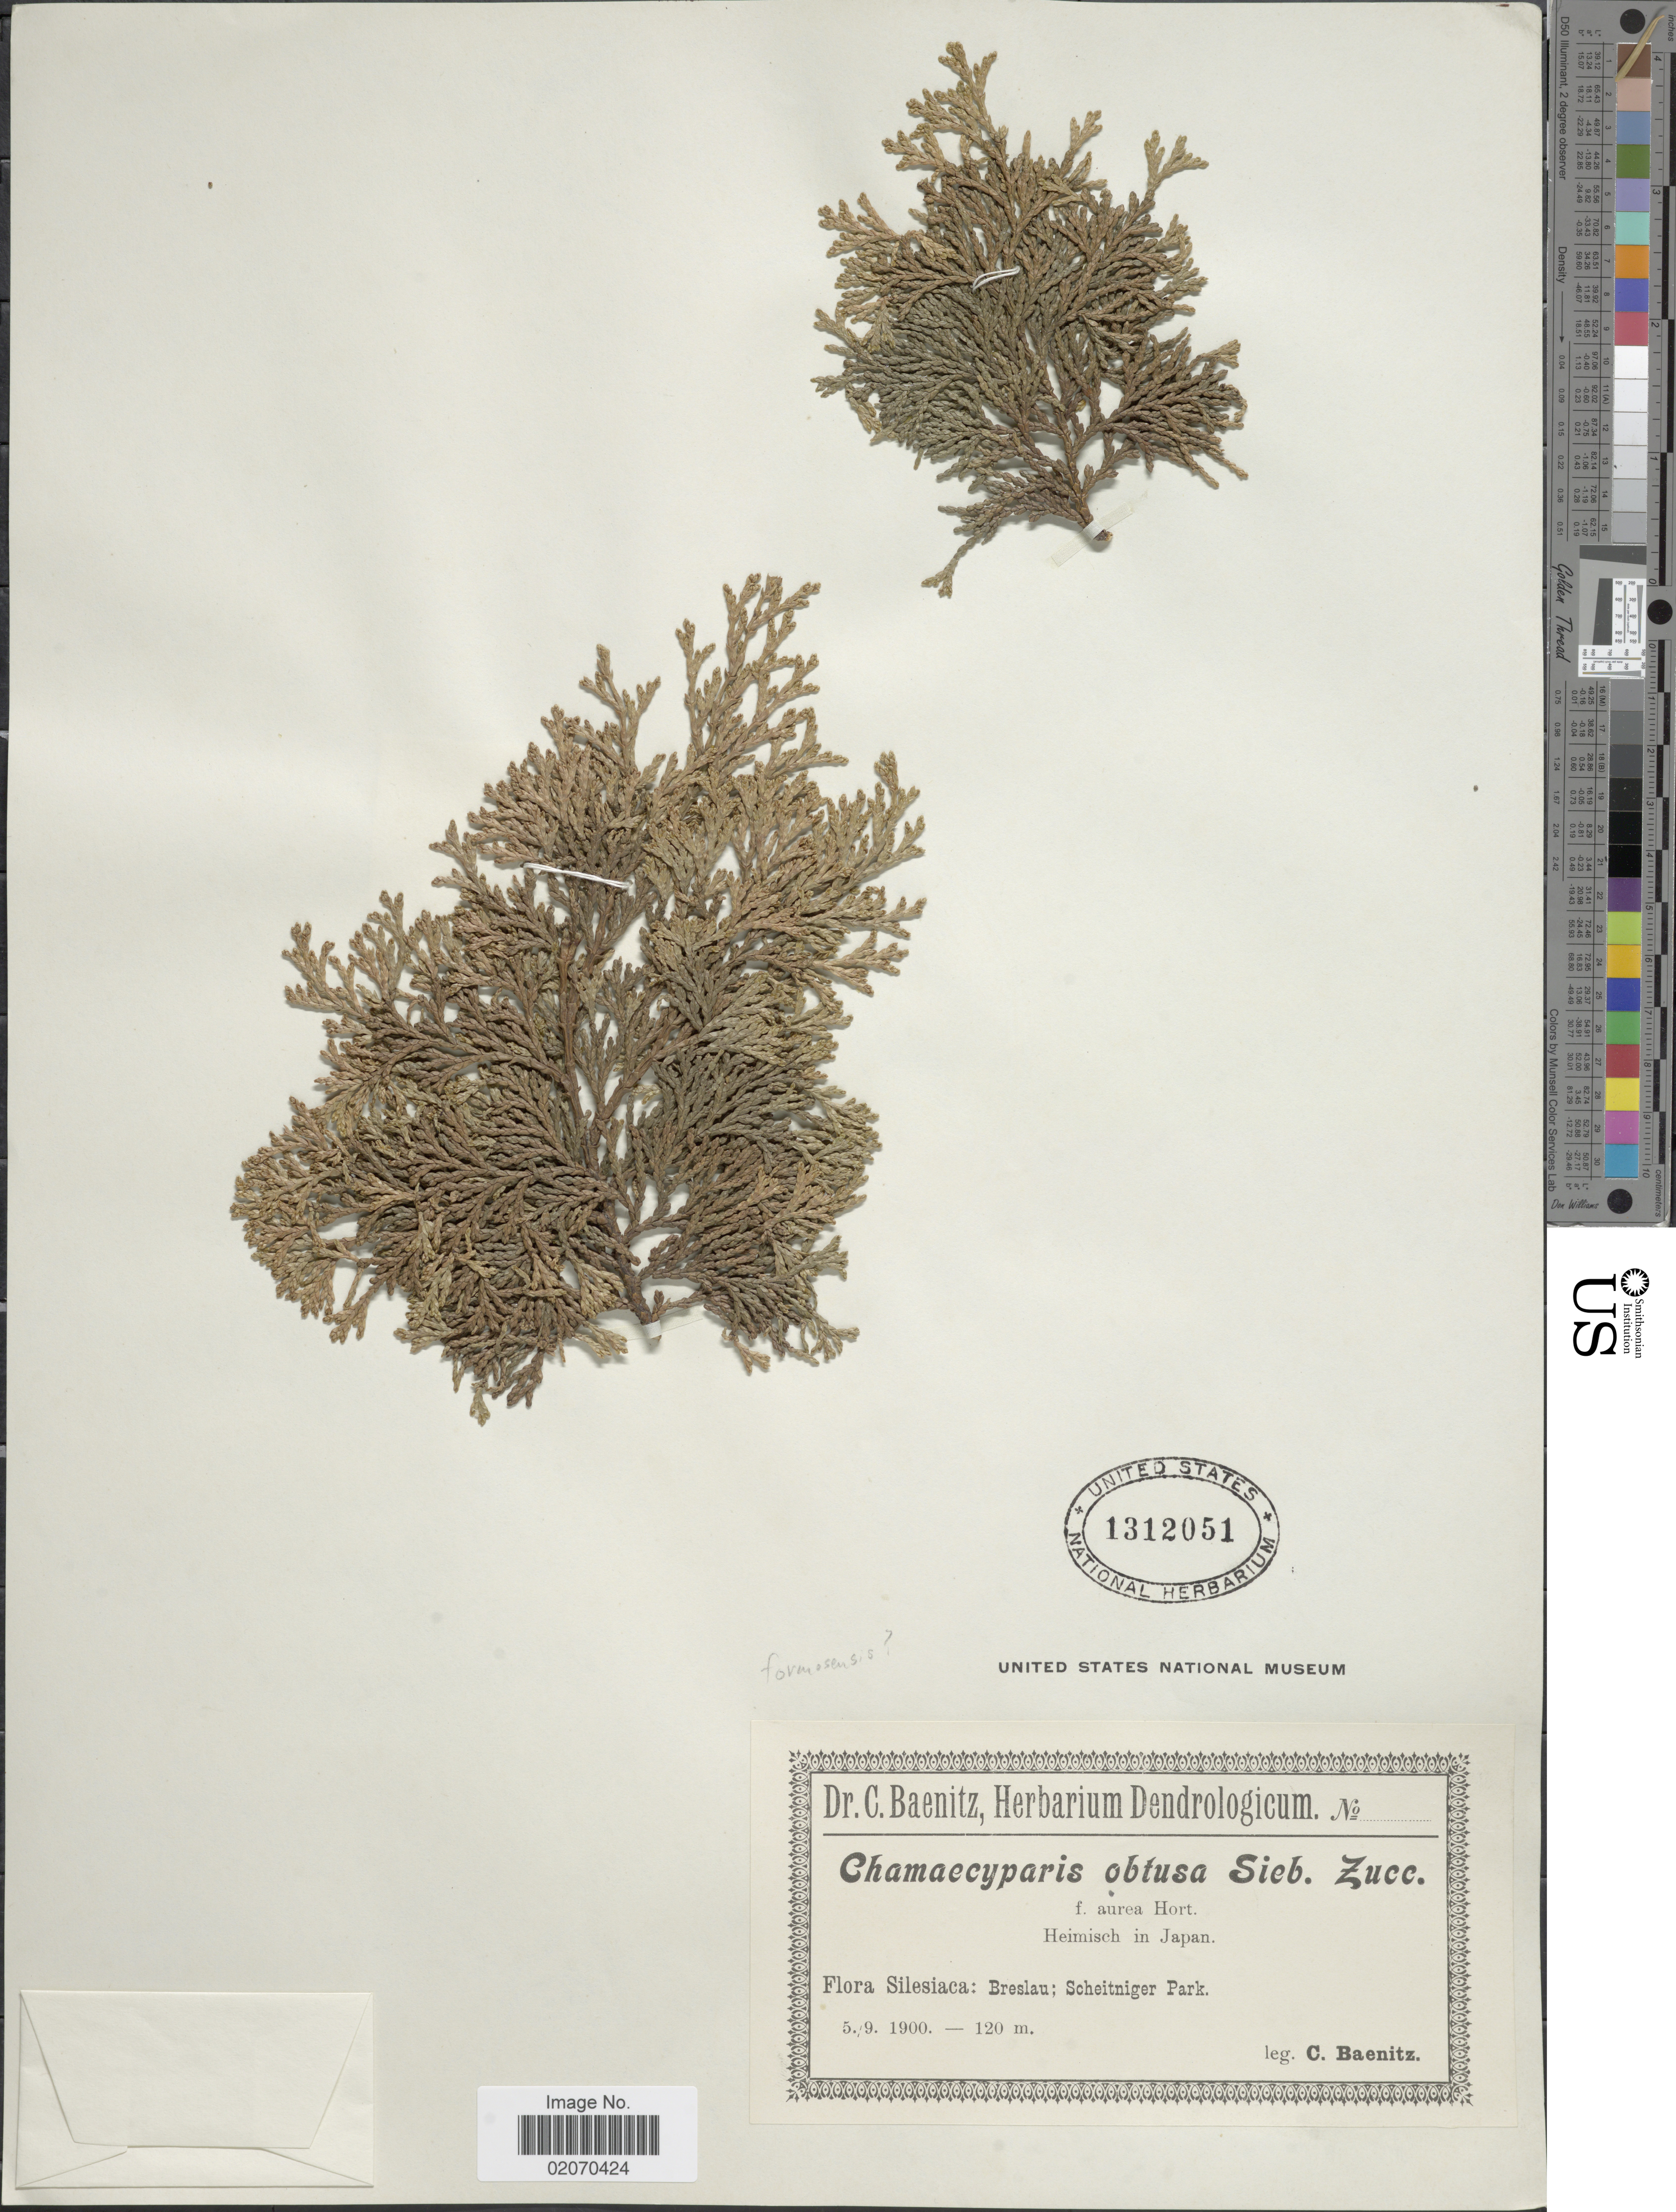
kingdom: Plantae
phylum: Tracheophyta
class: Pinopsida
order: Pinales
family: Cupressaceae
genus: Chamaecyparis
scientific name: Chamaecyparis obtusa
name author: (Siebold & Zucc.) Endl.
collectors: C. G. Baenitz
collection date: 1900-09-05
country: Poland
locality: Silesiaca: Breslau; Scheitniger Park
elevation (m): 120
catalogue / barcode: US 1312051